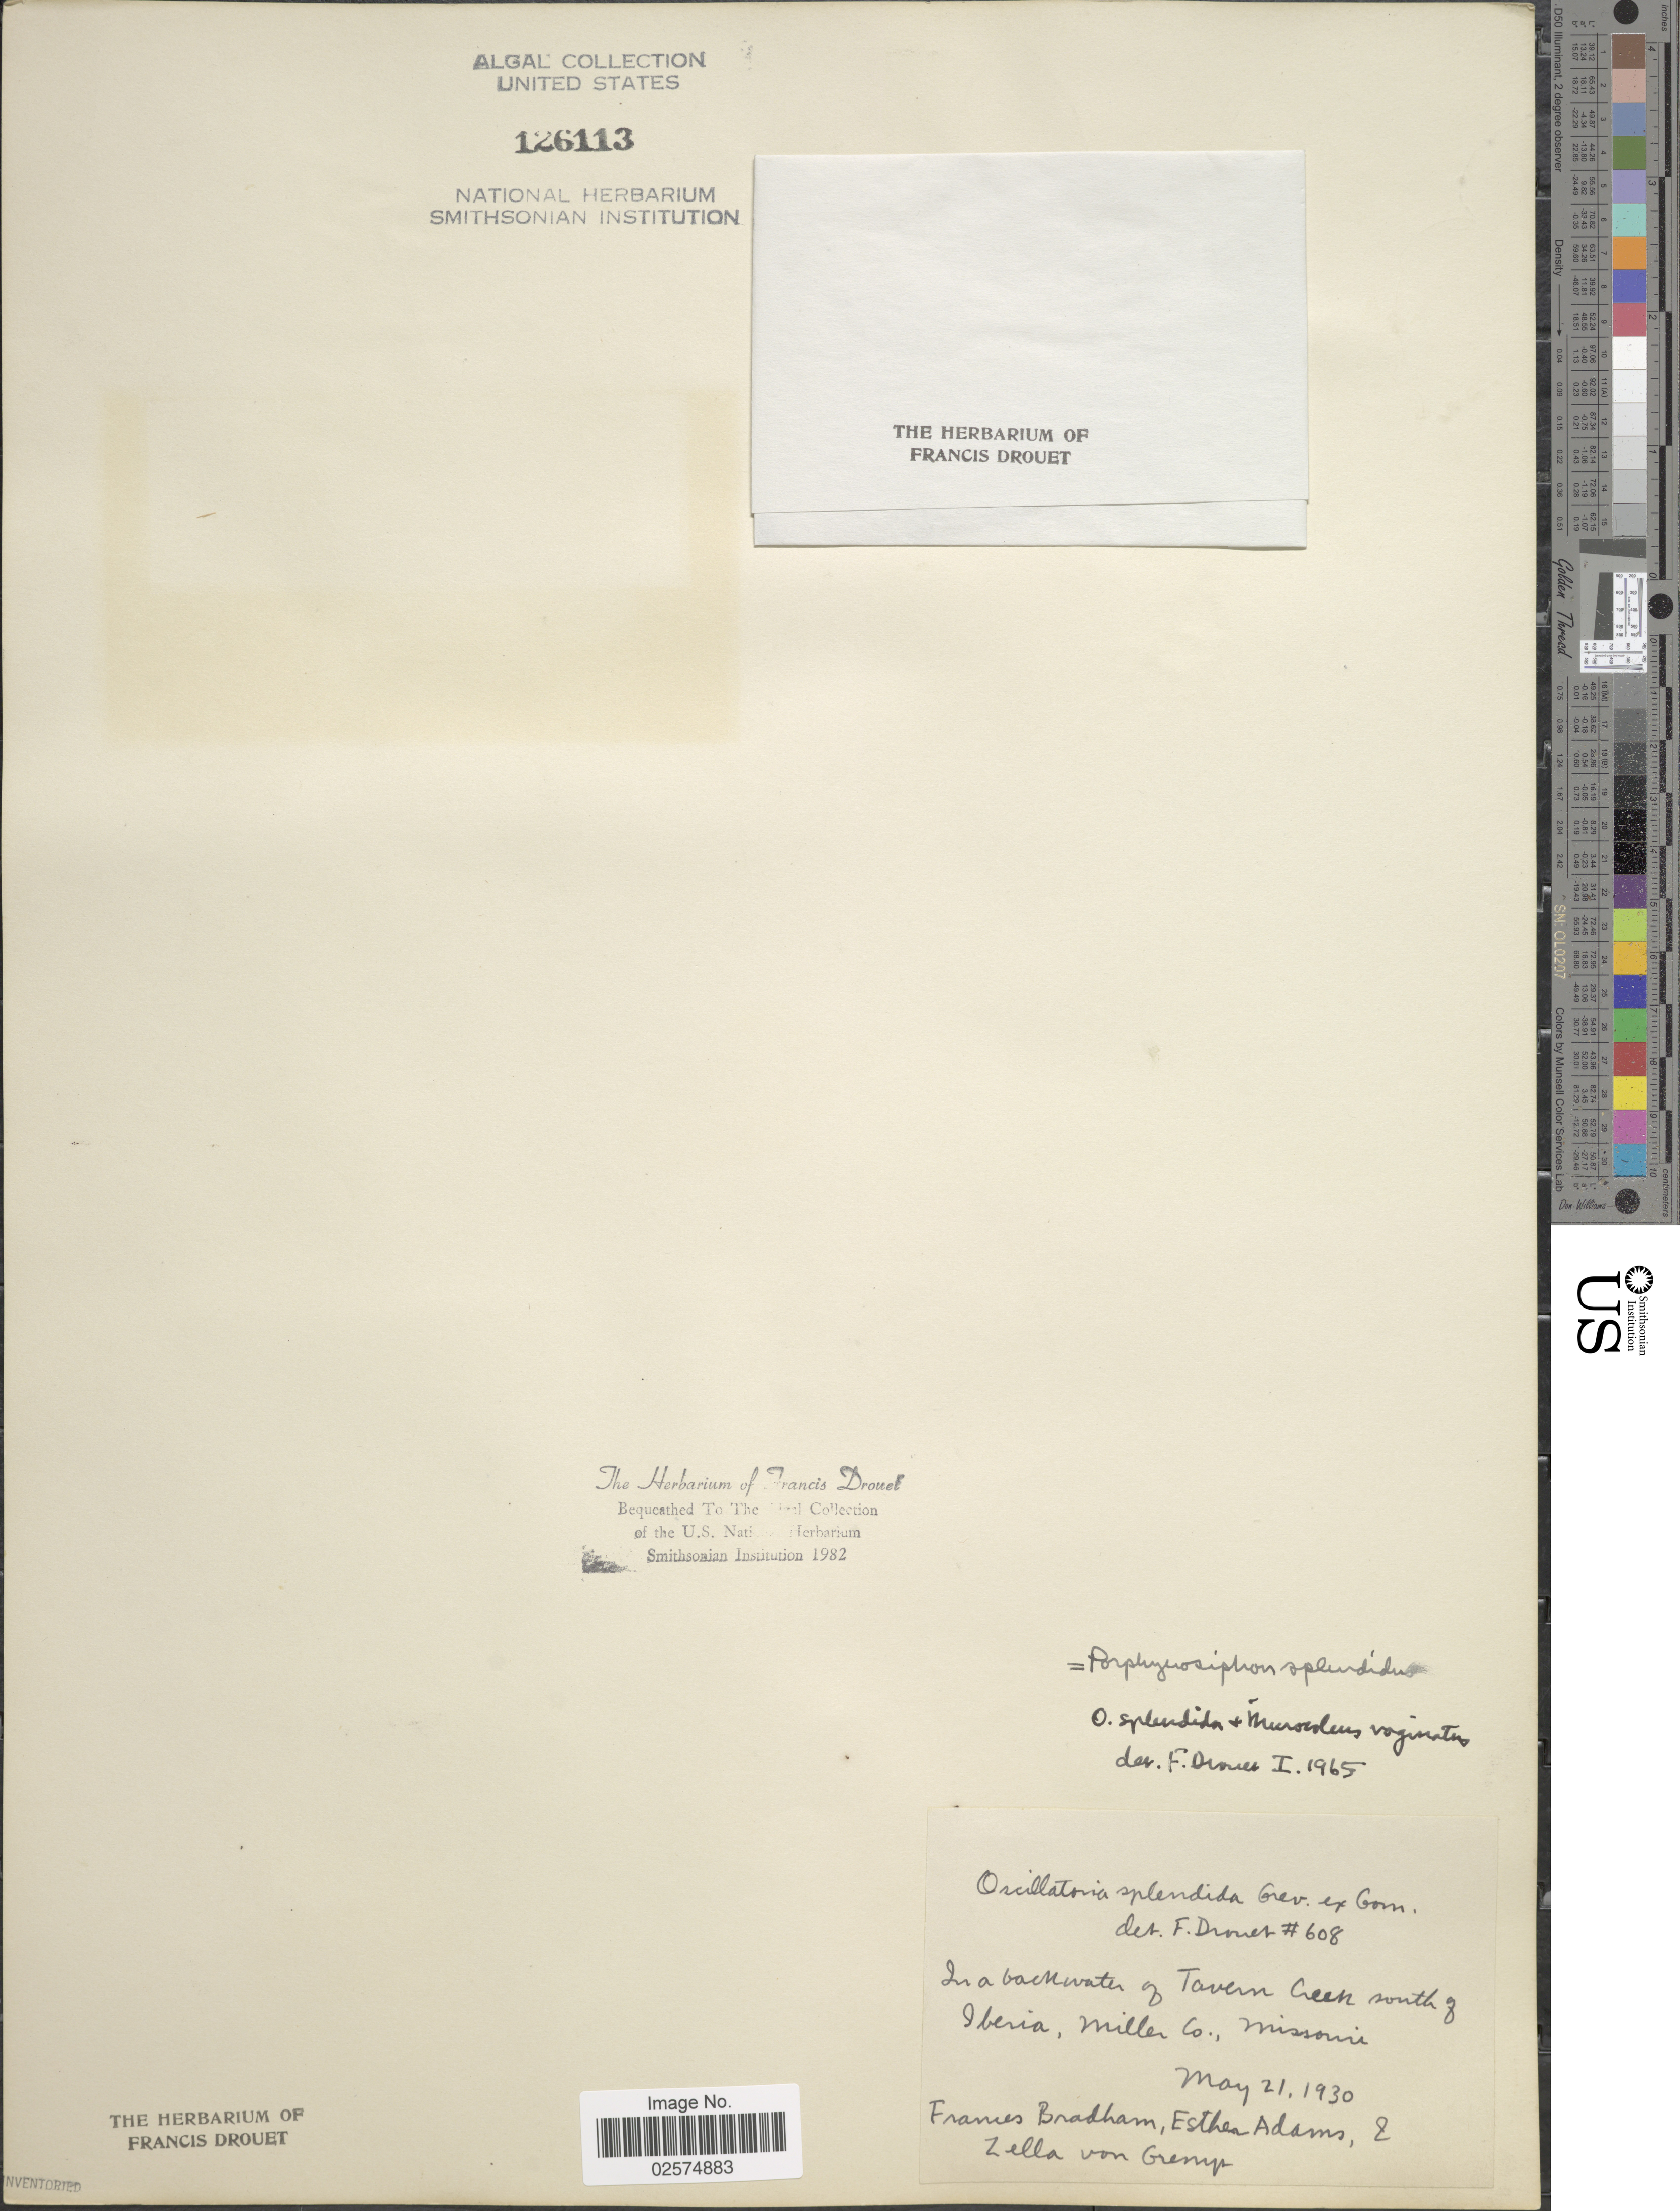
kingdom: Bacteria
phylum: Cyanobacteria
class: Cyanobacteriia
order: Cyanobacteriales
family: Microcoleaceae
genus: Porphyrosiphon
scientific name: Porphyrosiphon splendidus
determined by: Drouet, F. E.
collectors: F. Bradham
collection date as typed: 21 May 1930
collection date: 1930-05-21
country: United States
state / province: Missouri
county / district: Miller County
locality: Tavern Creek, south of Iberia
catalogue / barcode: US 126113